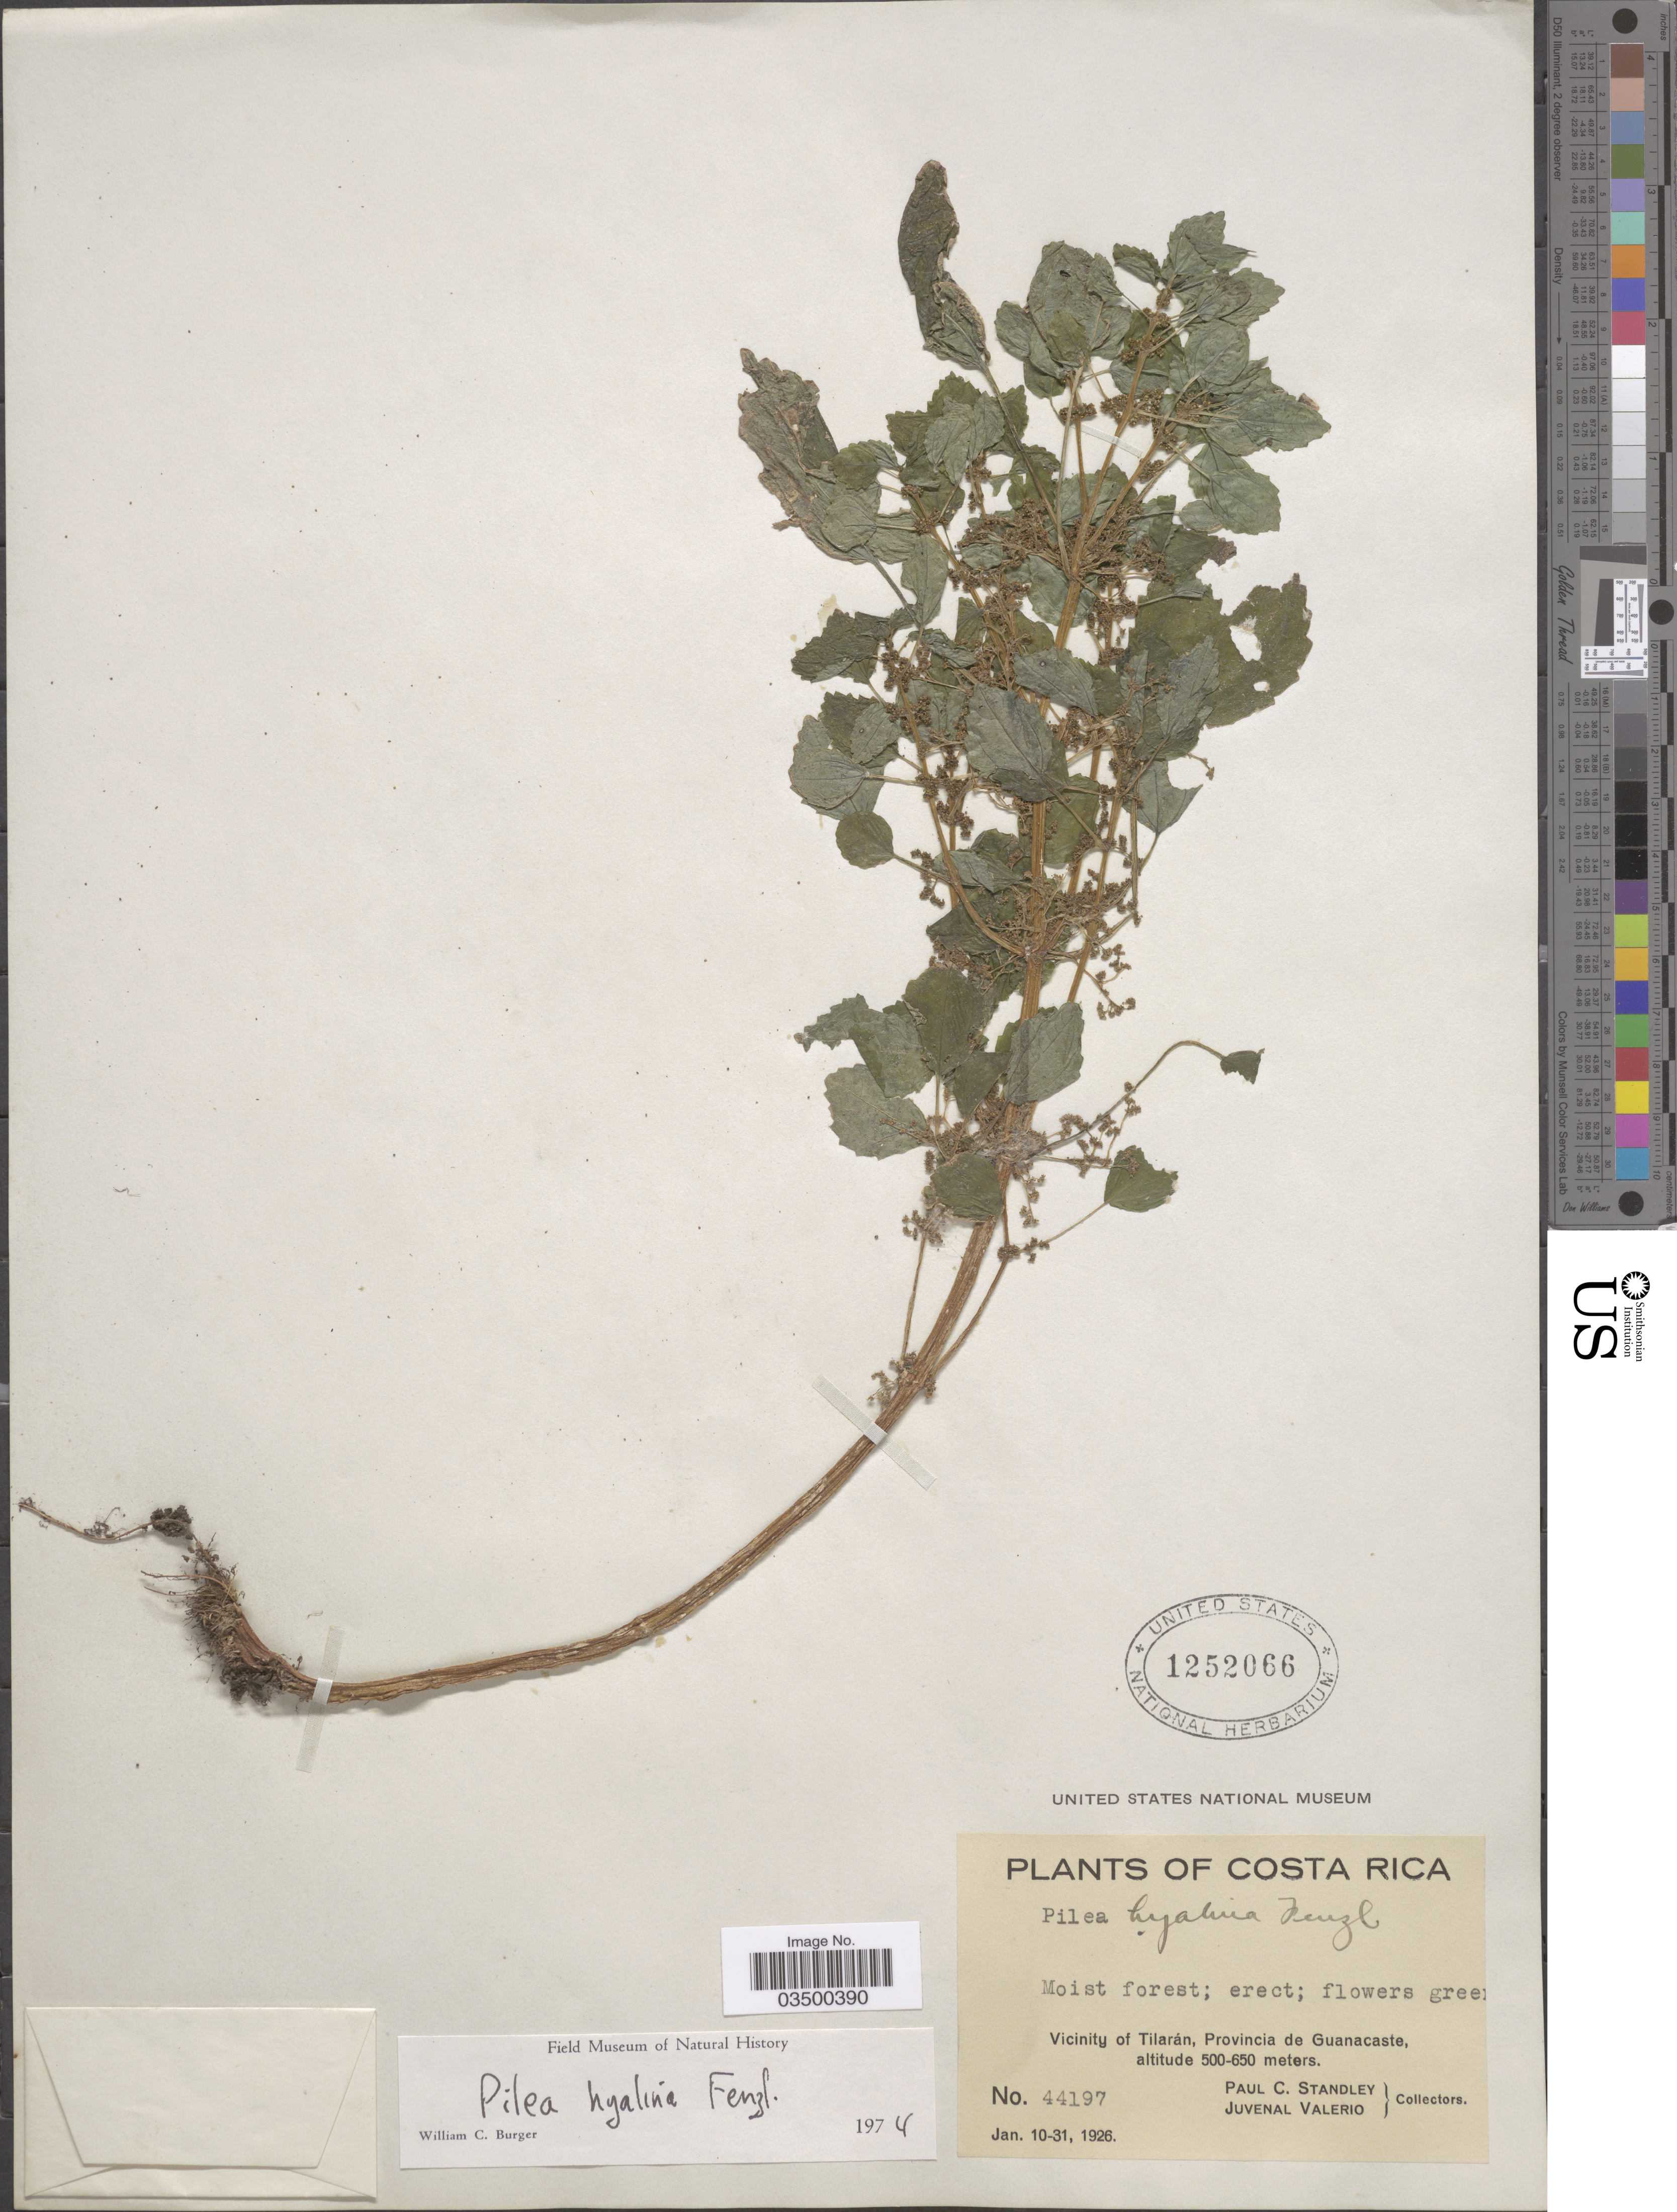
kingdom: Plantae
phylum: Tracheophyta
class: Magnoliopsida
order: Rosales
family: Urticaceae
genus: Pilea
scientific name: Pilea hyalina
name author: Fenzl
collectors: P. C. Standley & J. Valerio R.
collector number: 44197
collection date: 1926-01-10/1926-01-31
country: Costa Rica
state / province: Guanacaste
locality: Vicinity of Tilarán.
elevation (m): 500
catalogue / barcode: US 1252066